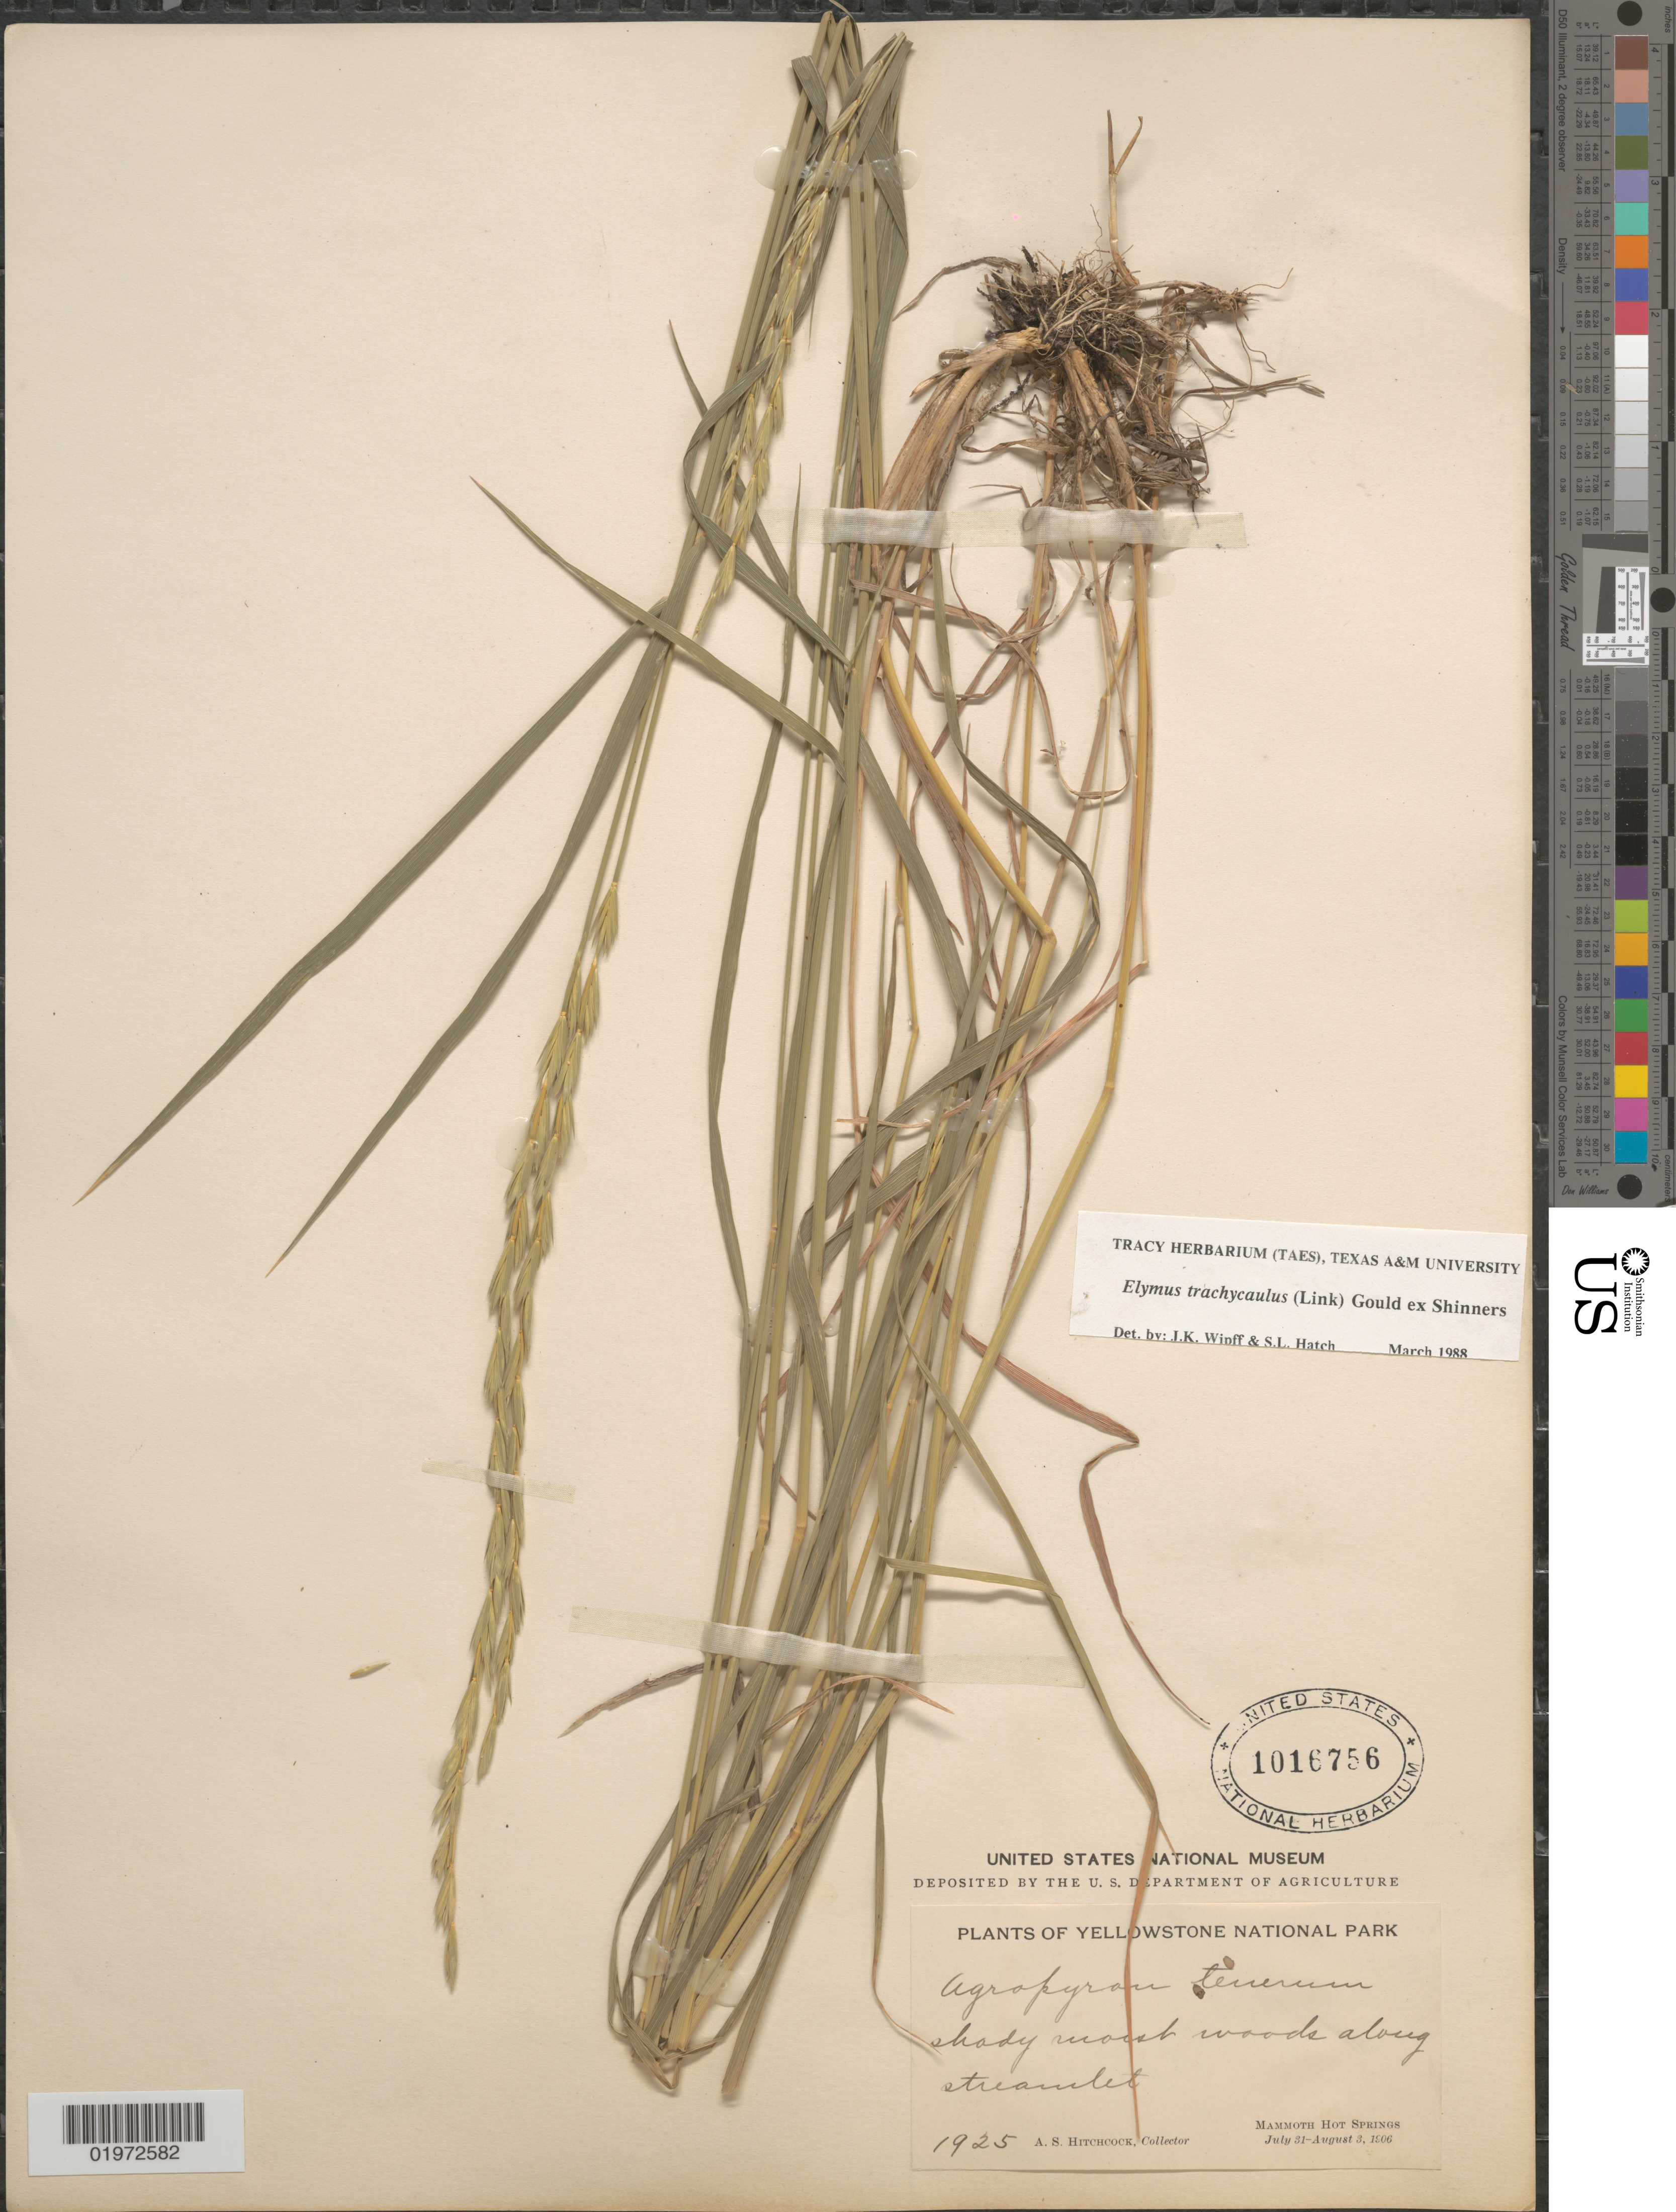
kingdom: Plantae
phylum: Tracheophyta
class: Liliopsida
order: Poales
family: Poaceae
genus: Elymus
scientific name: Elymus trachycaulus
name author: (Link) Gould ex Shinners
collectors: A. S. Hitchcock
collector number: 1925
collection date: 1906-07-31/1906-08-03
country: United States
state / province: Wyoming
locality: Yellowstone National Park. Shady moist woods along streamlet. Mammoth Hot Springs.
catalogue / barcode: US 1016756